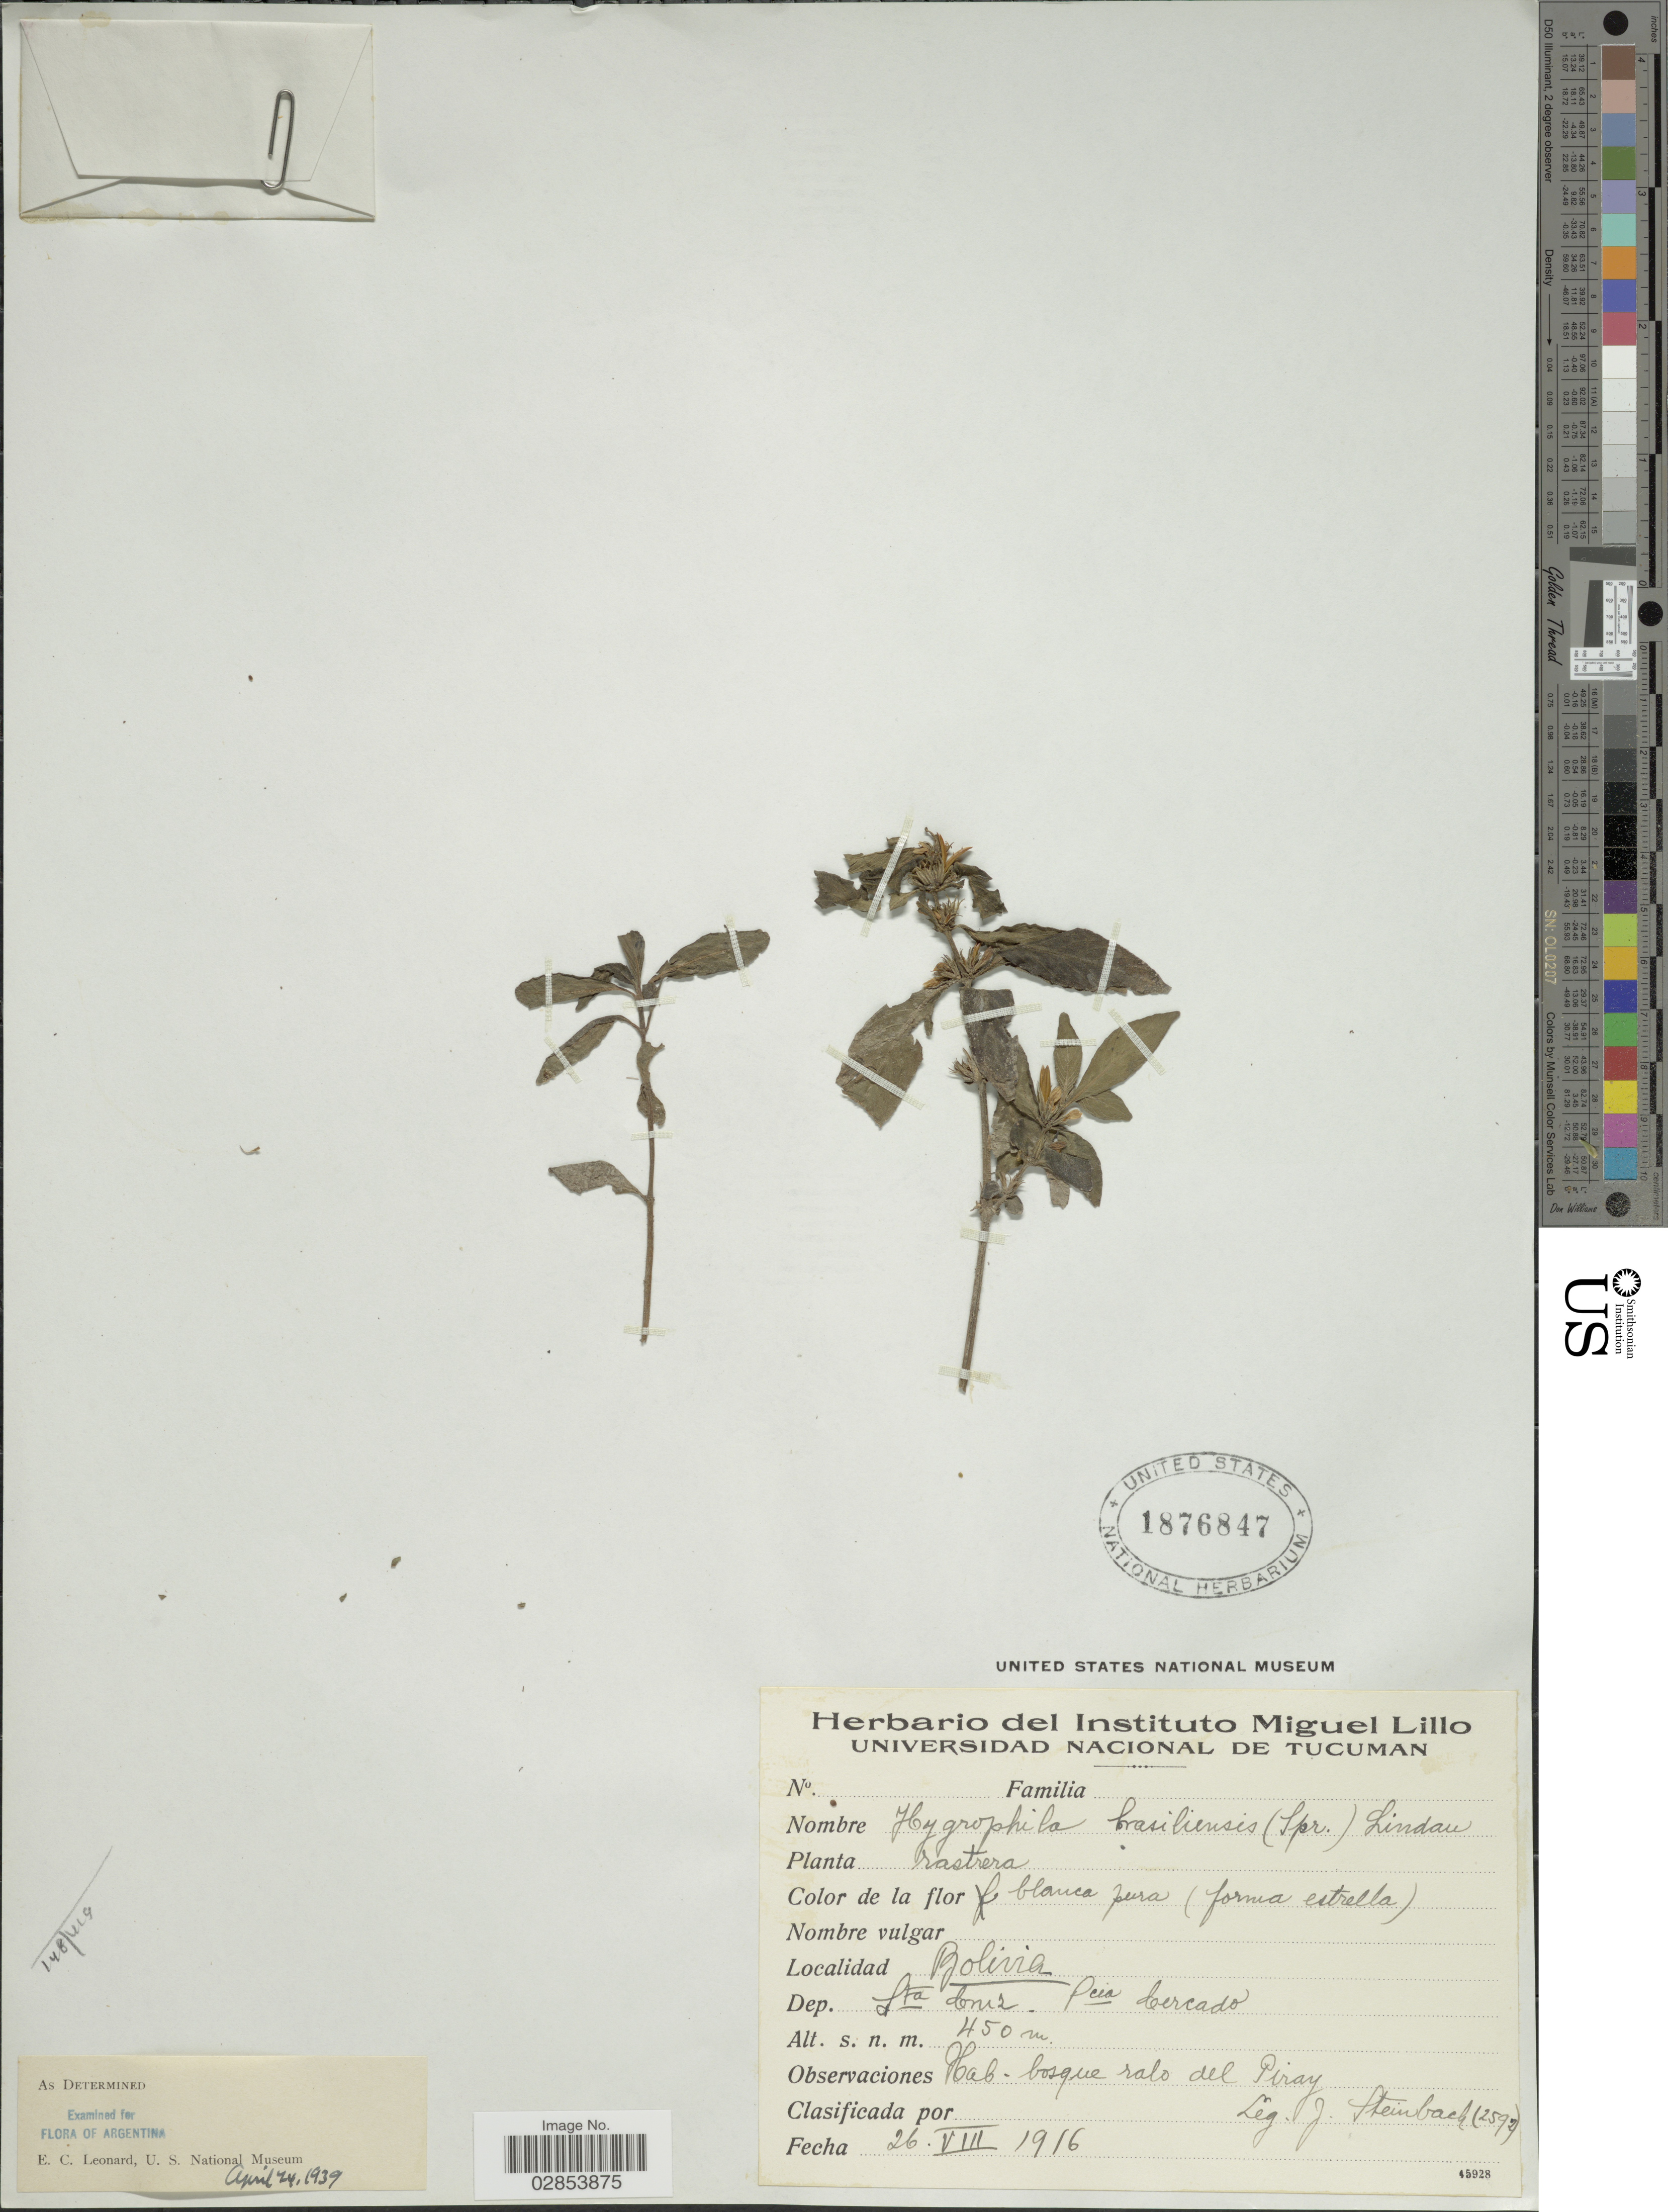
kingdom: Plantae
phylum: Tracheophyta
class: Magnoliopsida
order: Lamiales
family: Acanthaceae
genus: Hygrophila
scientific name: Hygrophila costata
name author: Nees & T. Nees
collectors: J. Steinbach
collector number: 2592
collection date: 1916-08-26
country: Bolivia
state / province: Santa Cruz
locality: Dep. Sta Cruz, Pcia Cercado, bosque ralo del Piray.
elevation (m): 450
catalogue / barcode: US 1876847